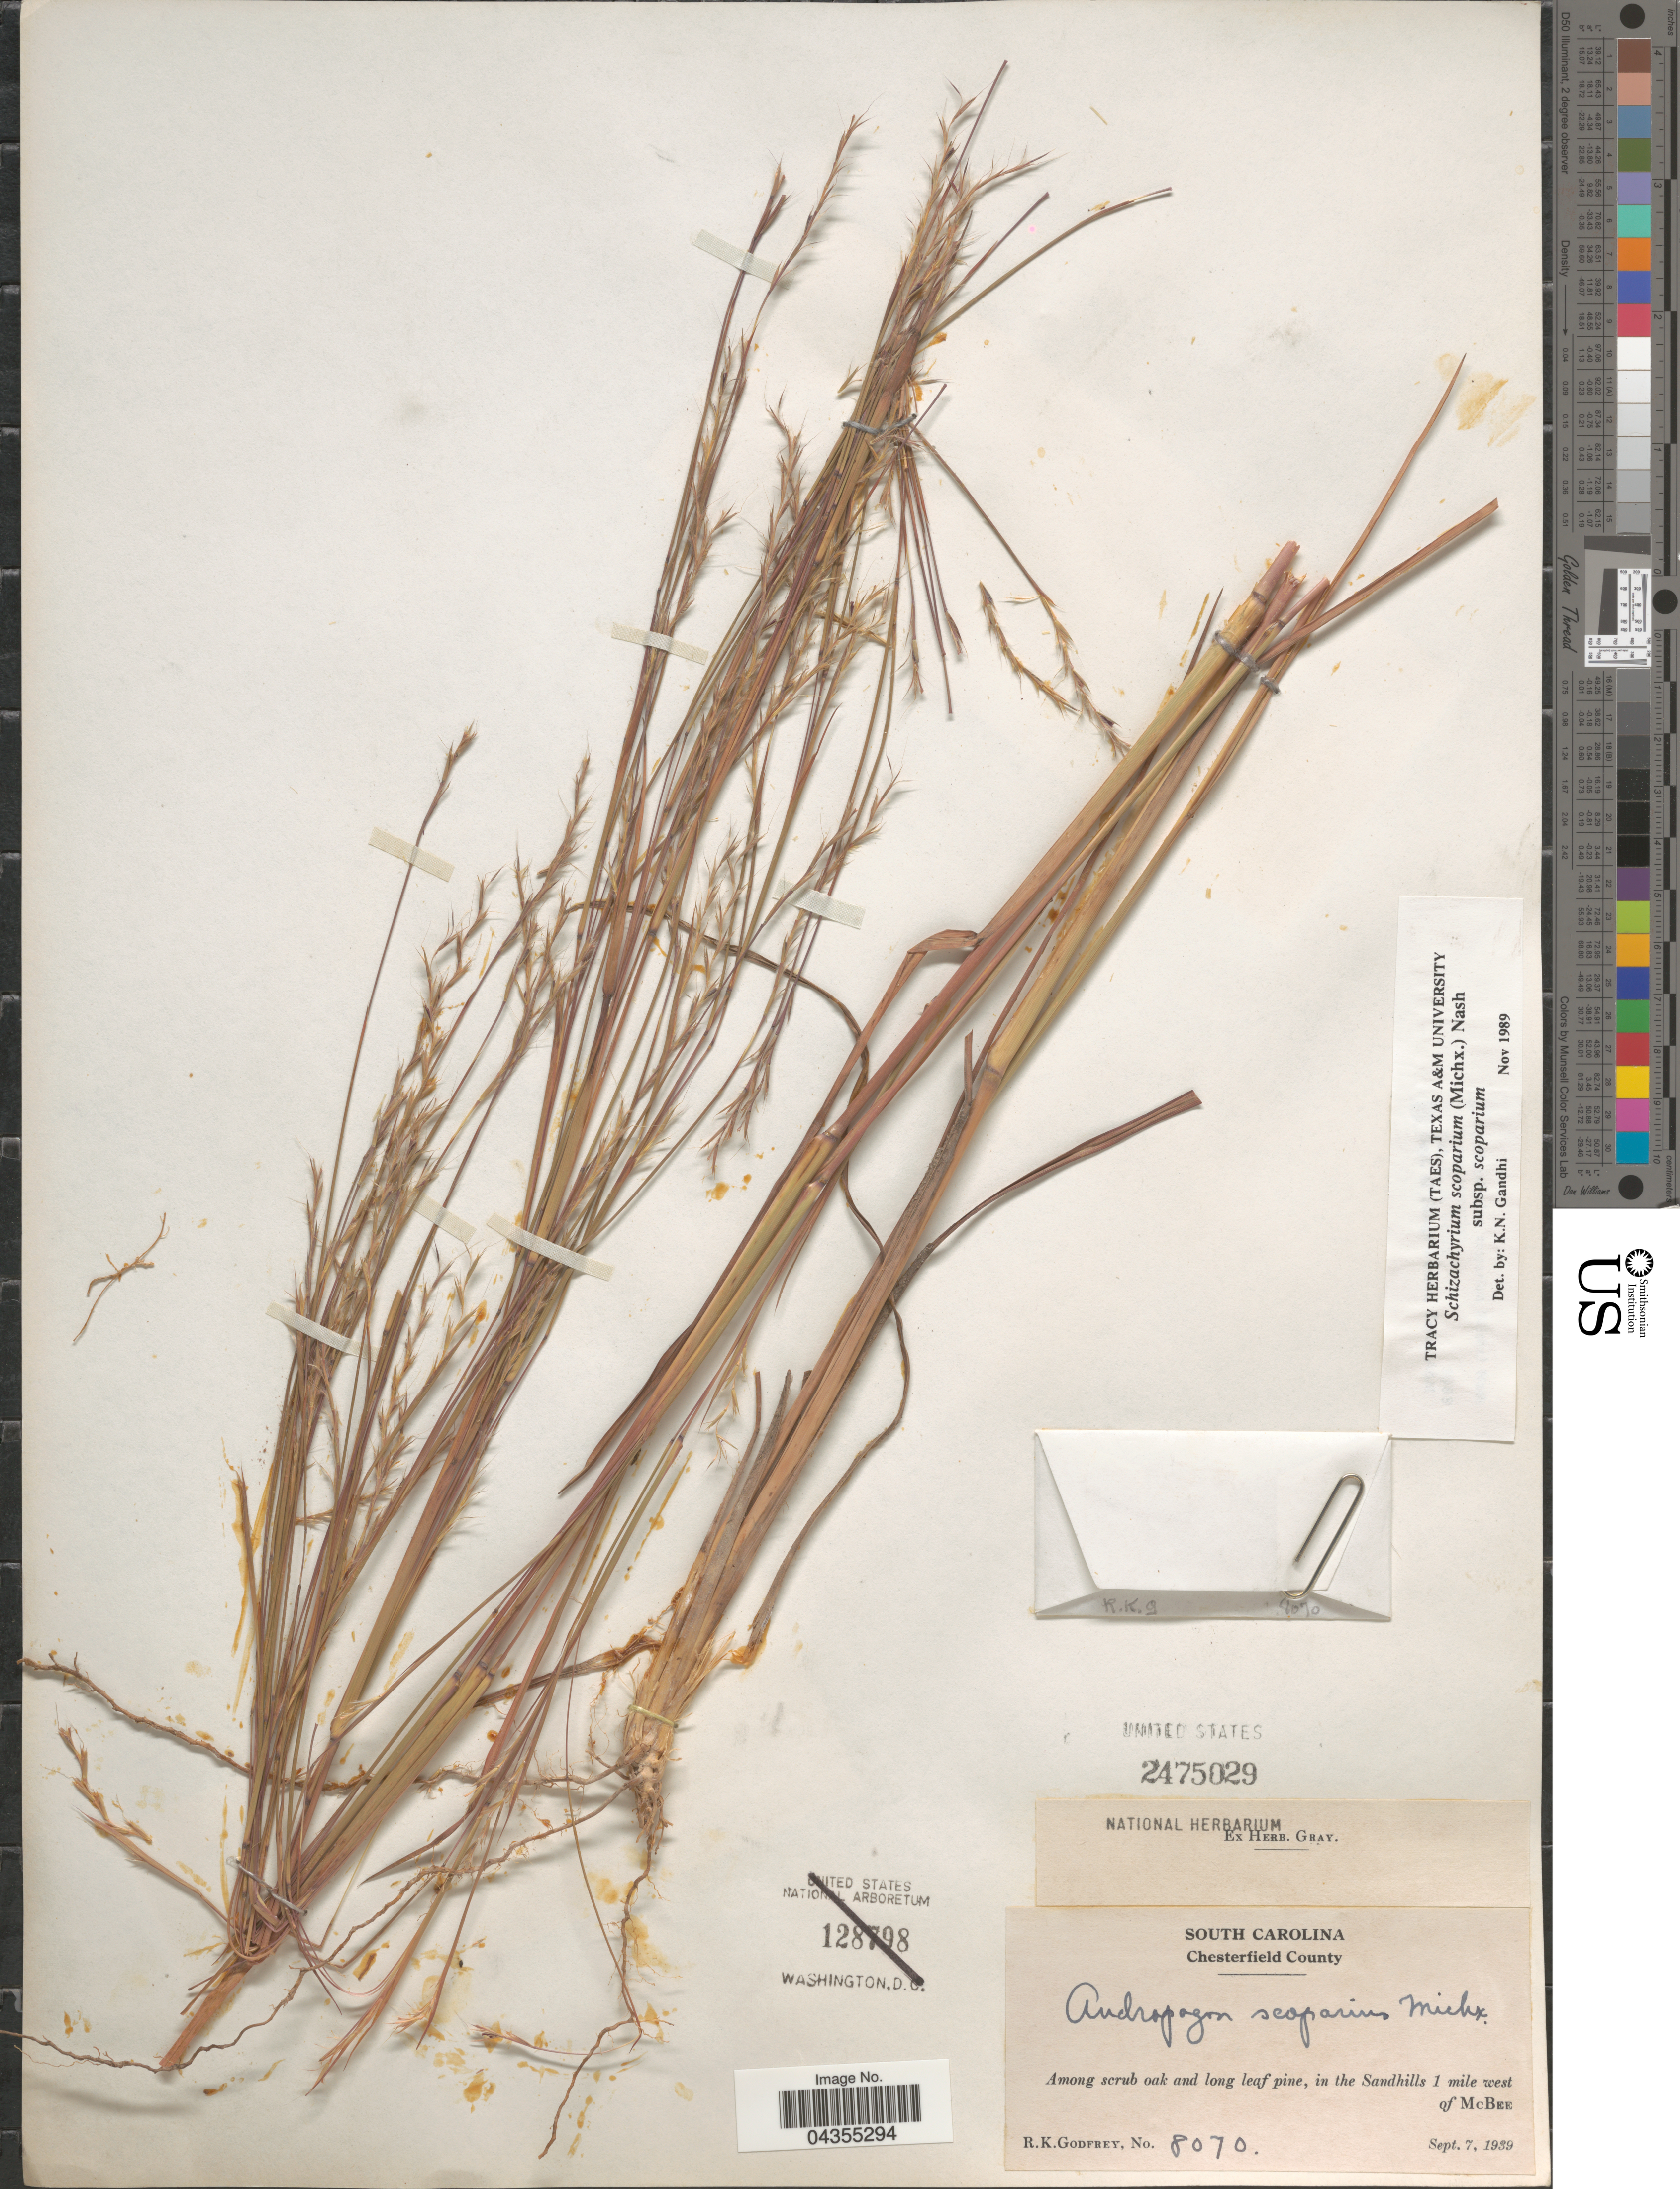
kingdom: Plantae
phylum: Tracheophyta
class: Liliopsida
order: Poales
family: Poaceae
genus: Schizachyrium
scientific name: Schizachyrium scoparium var. scoparium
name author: (Michx.) Nash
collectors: R. K. Godfrey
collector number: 8070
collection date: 1939-09-07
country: United States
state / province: South Carolina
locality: Chesterfield County. In the Sandhills 1 mile west of McBee.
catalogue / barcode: US 2475029